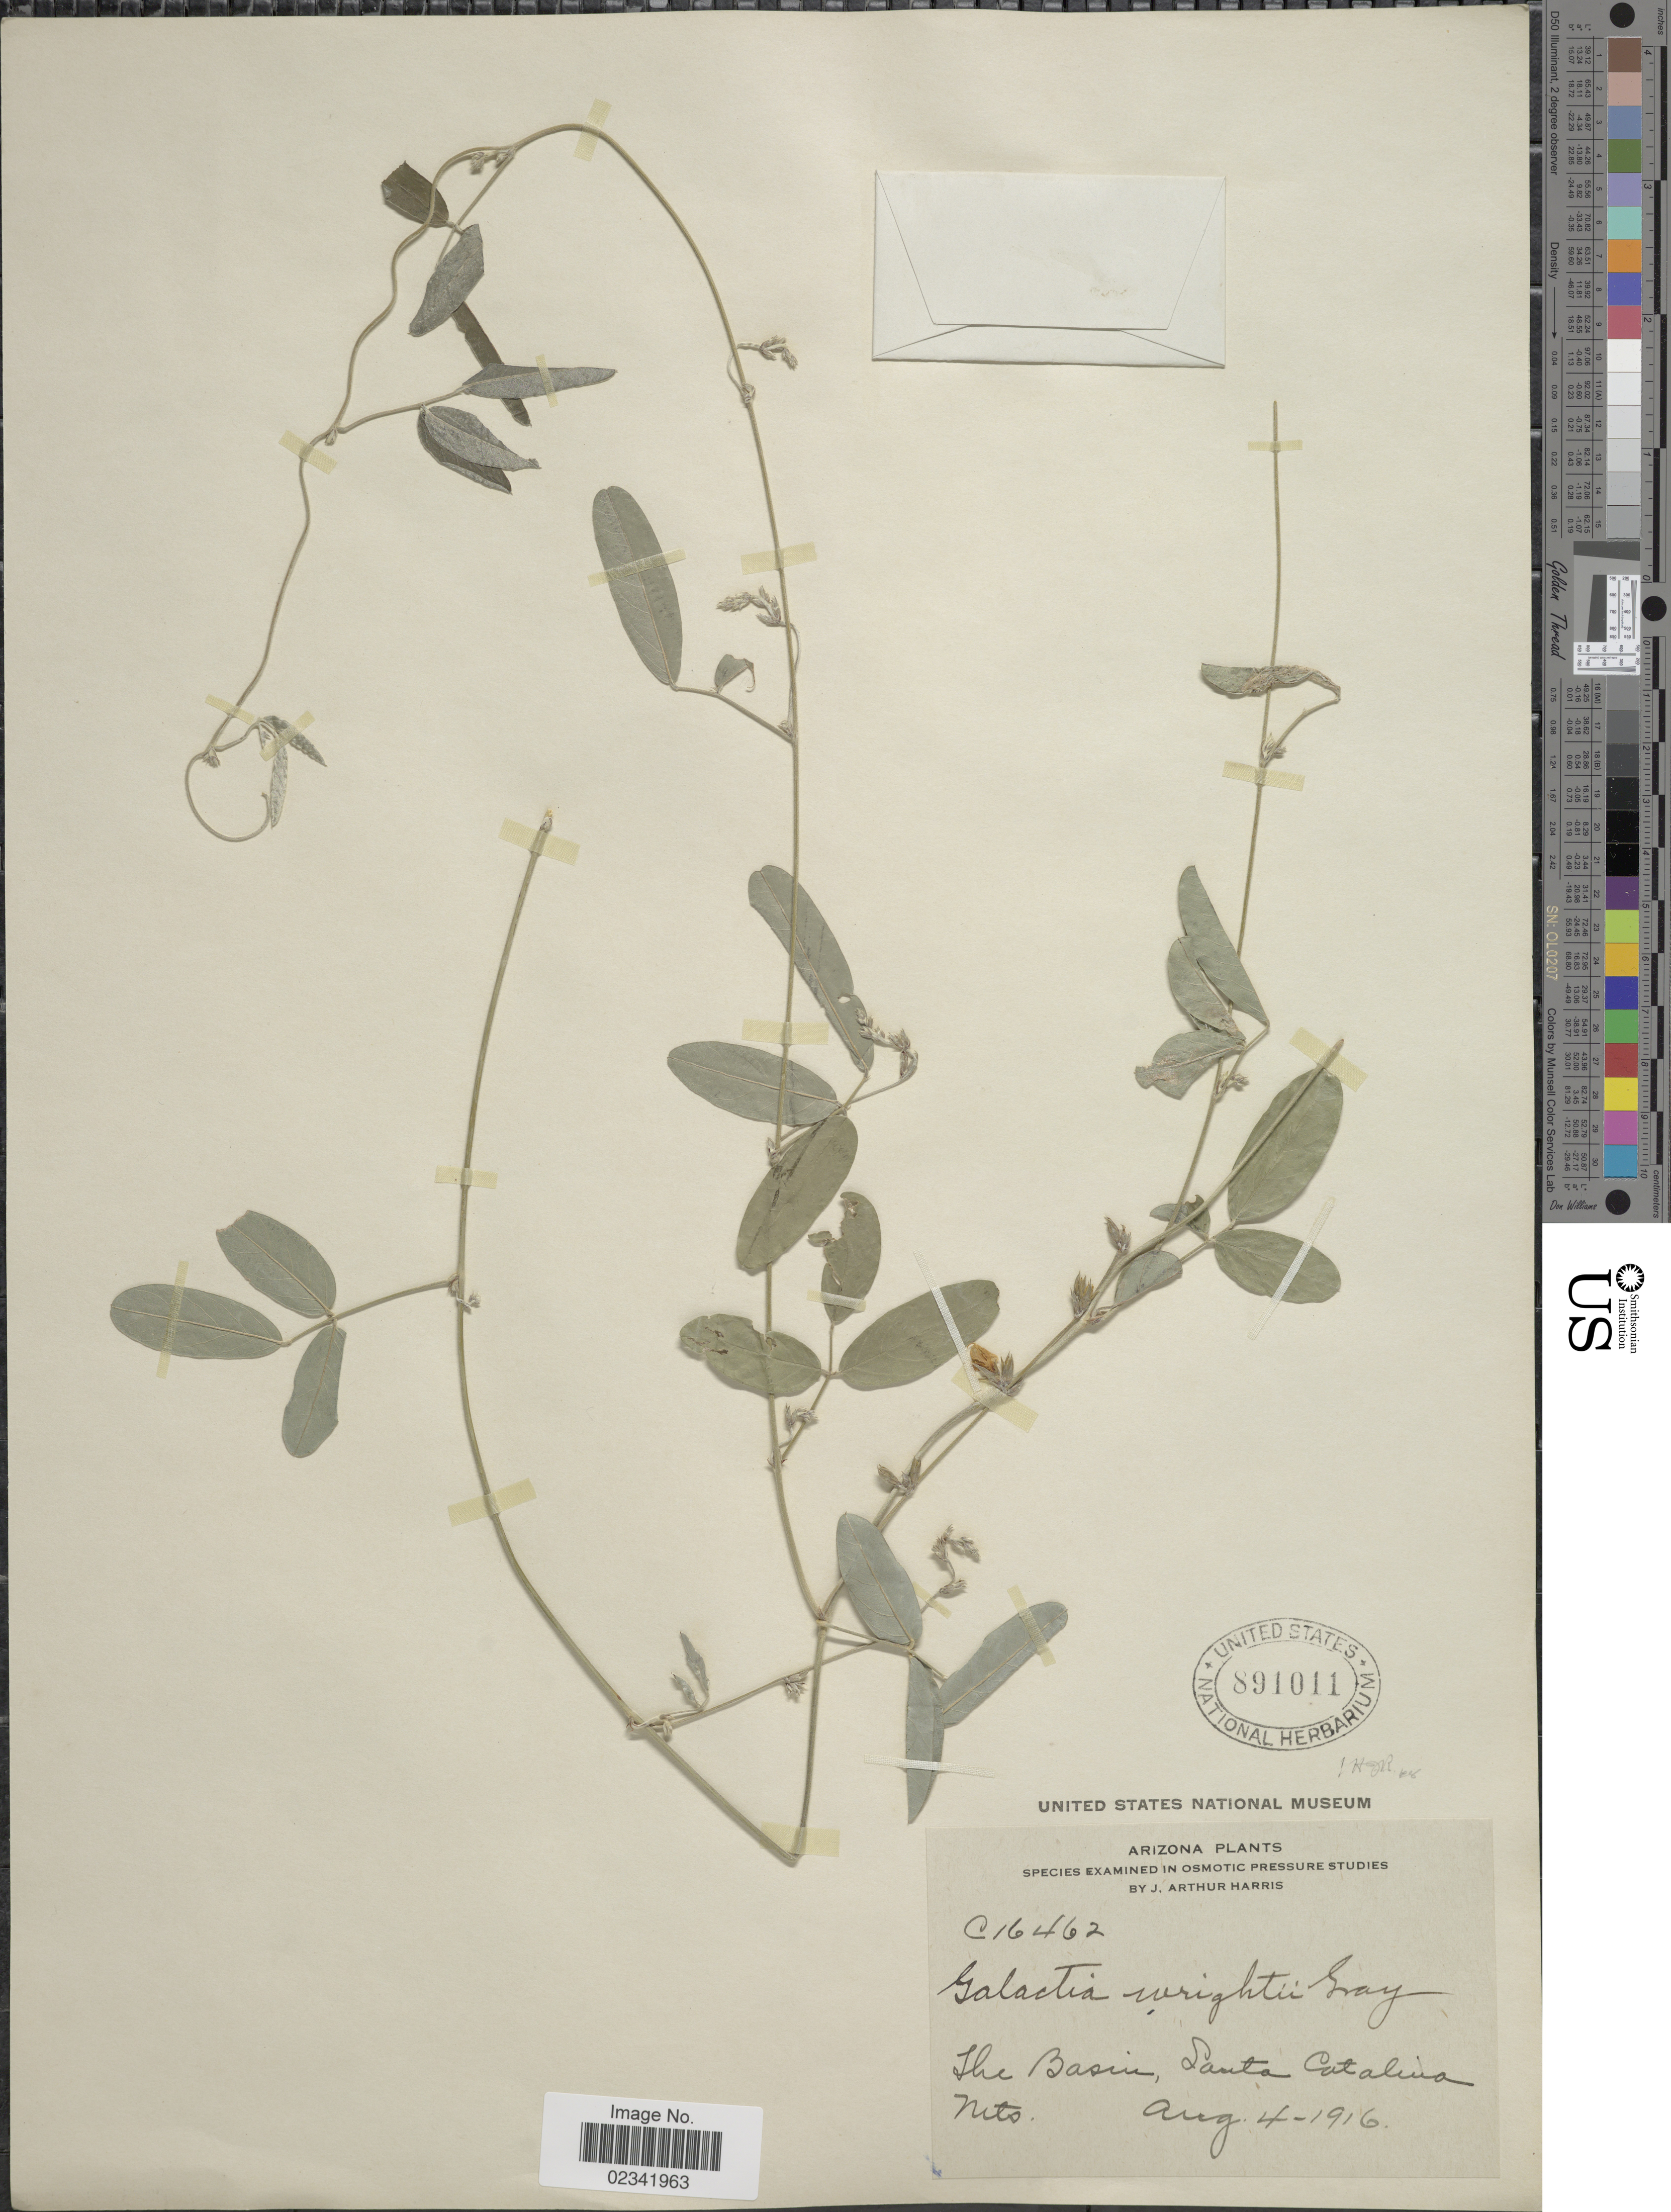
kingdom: Plantae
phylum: Tracheophyta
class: Magnoliopsida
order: Fabales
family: Fabaceae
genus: Galactia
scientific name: Galactia wrightii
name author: A. Gray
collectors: J. A. Harris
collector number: C16462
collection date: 1916-08-04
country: United States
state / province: Arizona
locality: The Basin, Santa Catalina Mts.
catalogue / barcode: US 891011